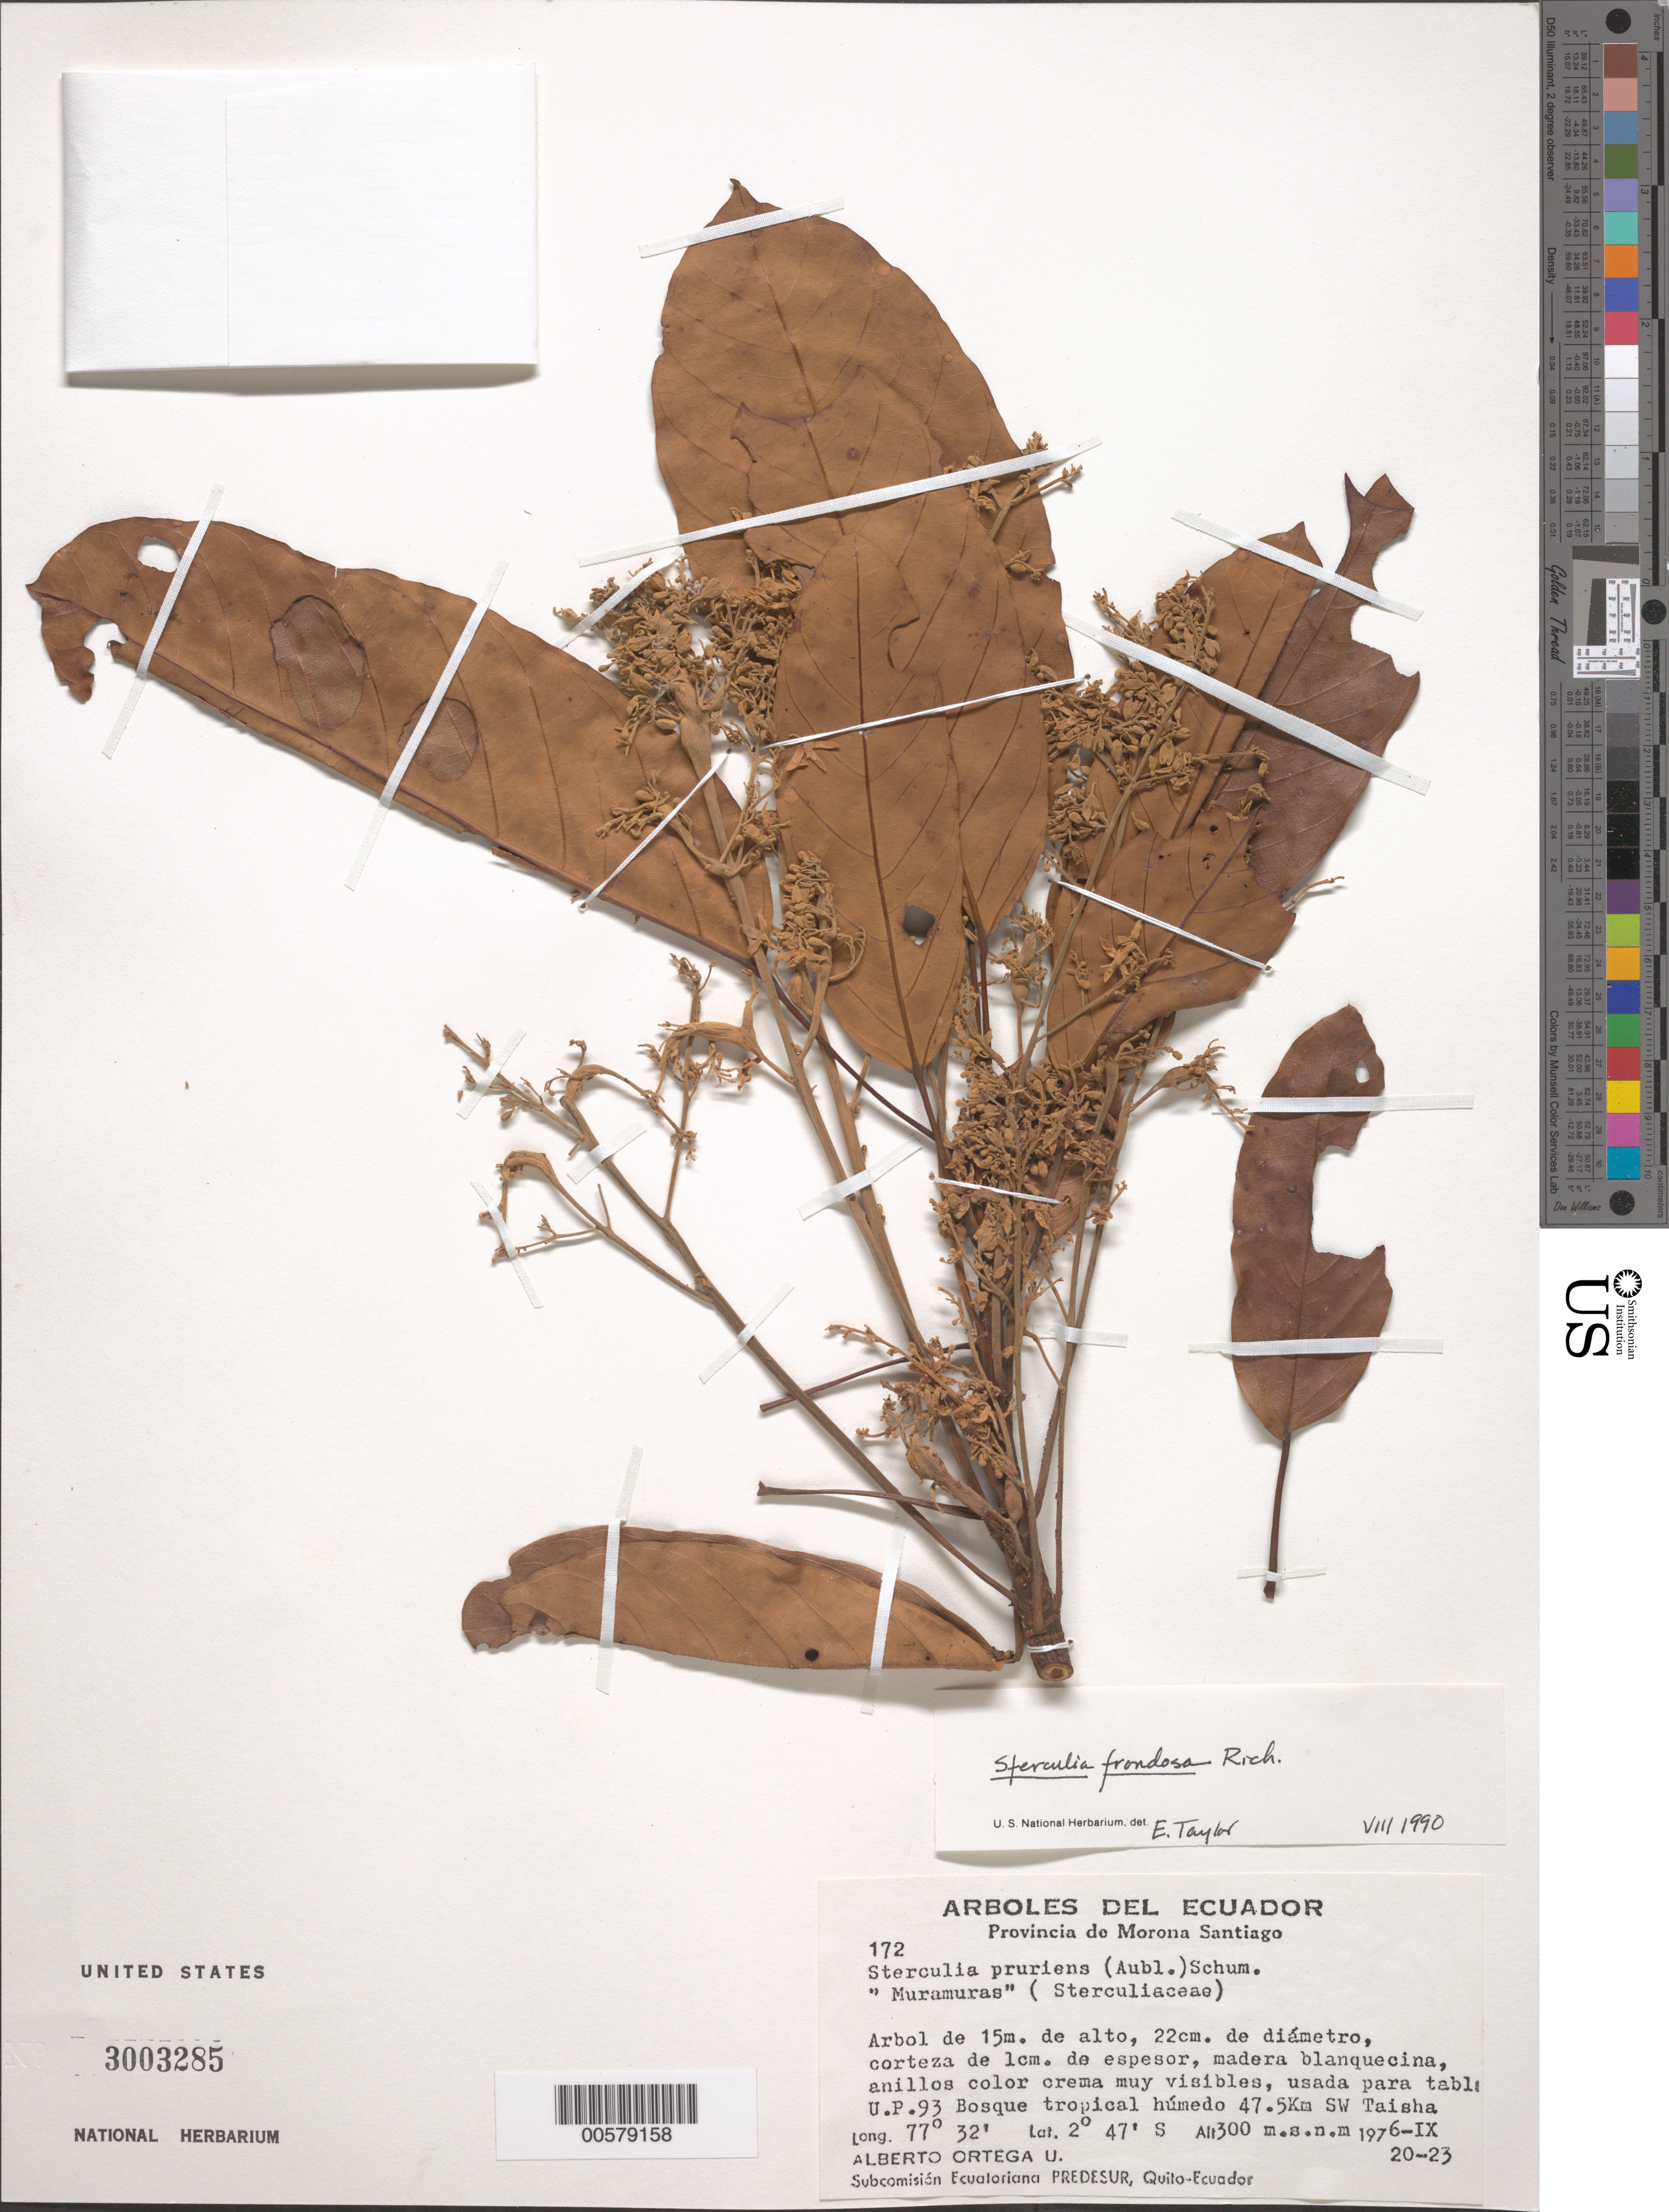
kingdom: Plantae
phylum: Tracheophyta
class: Magnoliopsida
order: Malvales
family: Malvaceae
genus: Sterculia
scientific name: Sterculia frondosa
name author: Rich.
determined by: Taylor, E. L.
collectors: A. T. Ortega U.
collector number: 172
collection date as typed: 20 Sep 1976 to 23 Sep 1976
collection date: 1976-09-20/1976-09-23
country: Ecuador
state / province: Morona-Santiago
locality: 47.5 km SW Taisha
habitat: Bosque tropical húmedo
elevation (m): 300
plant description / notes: Common name: Muramuras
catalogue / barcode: US 3003285